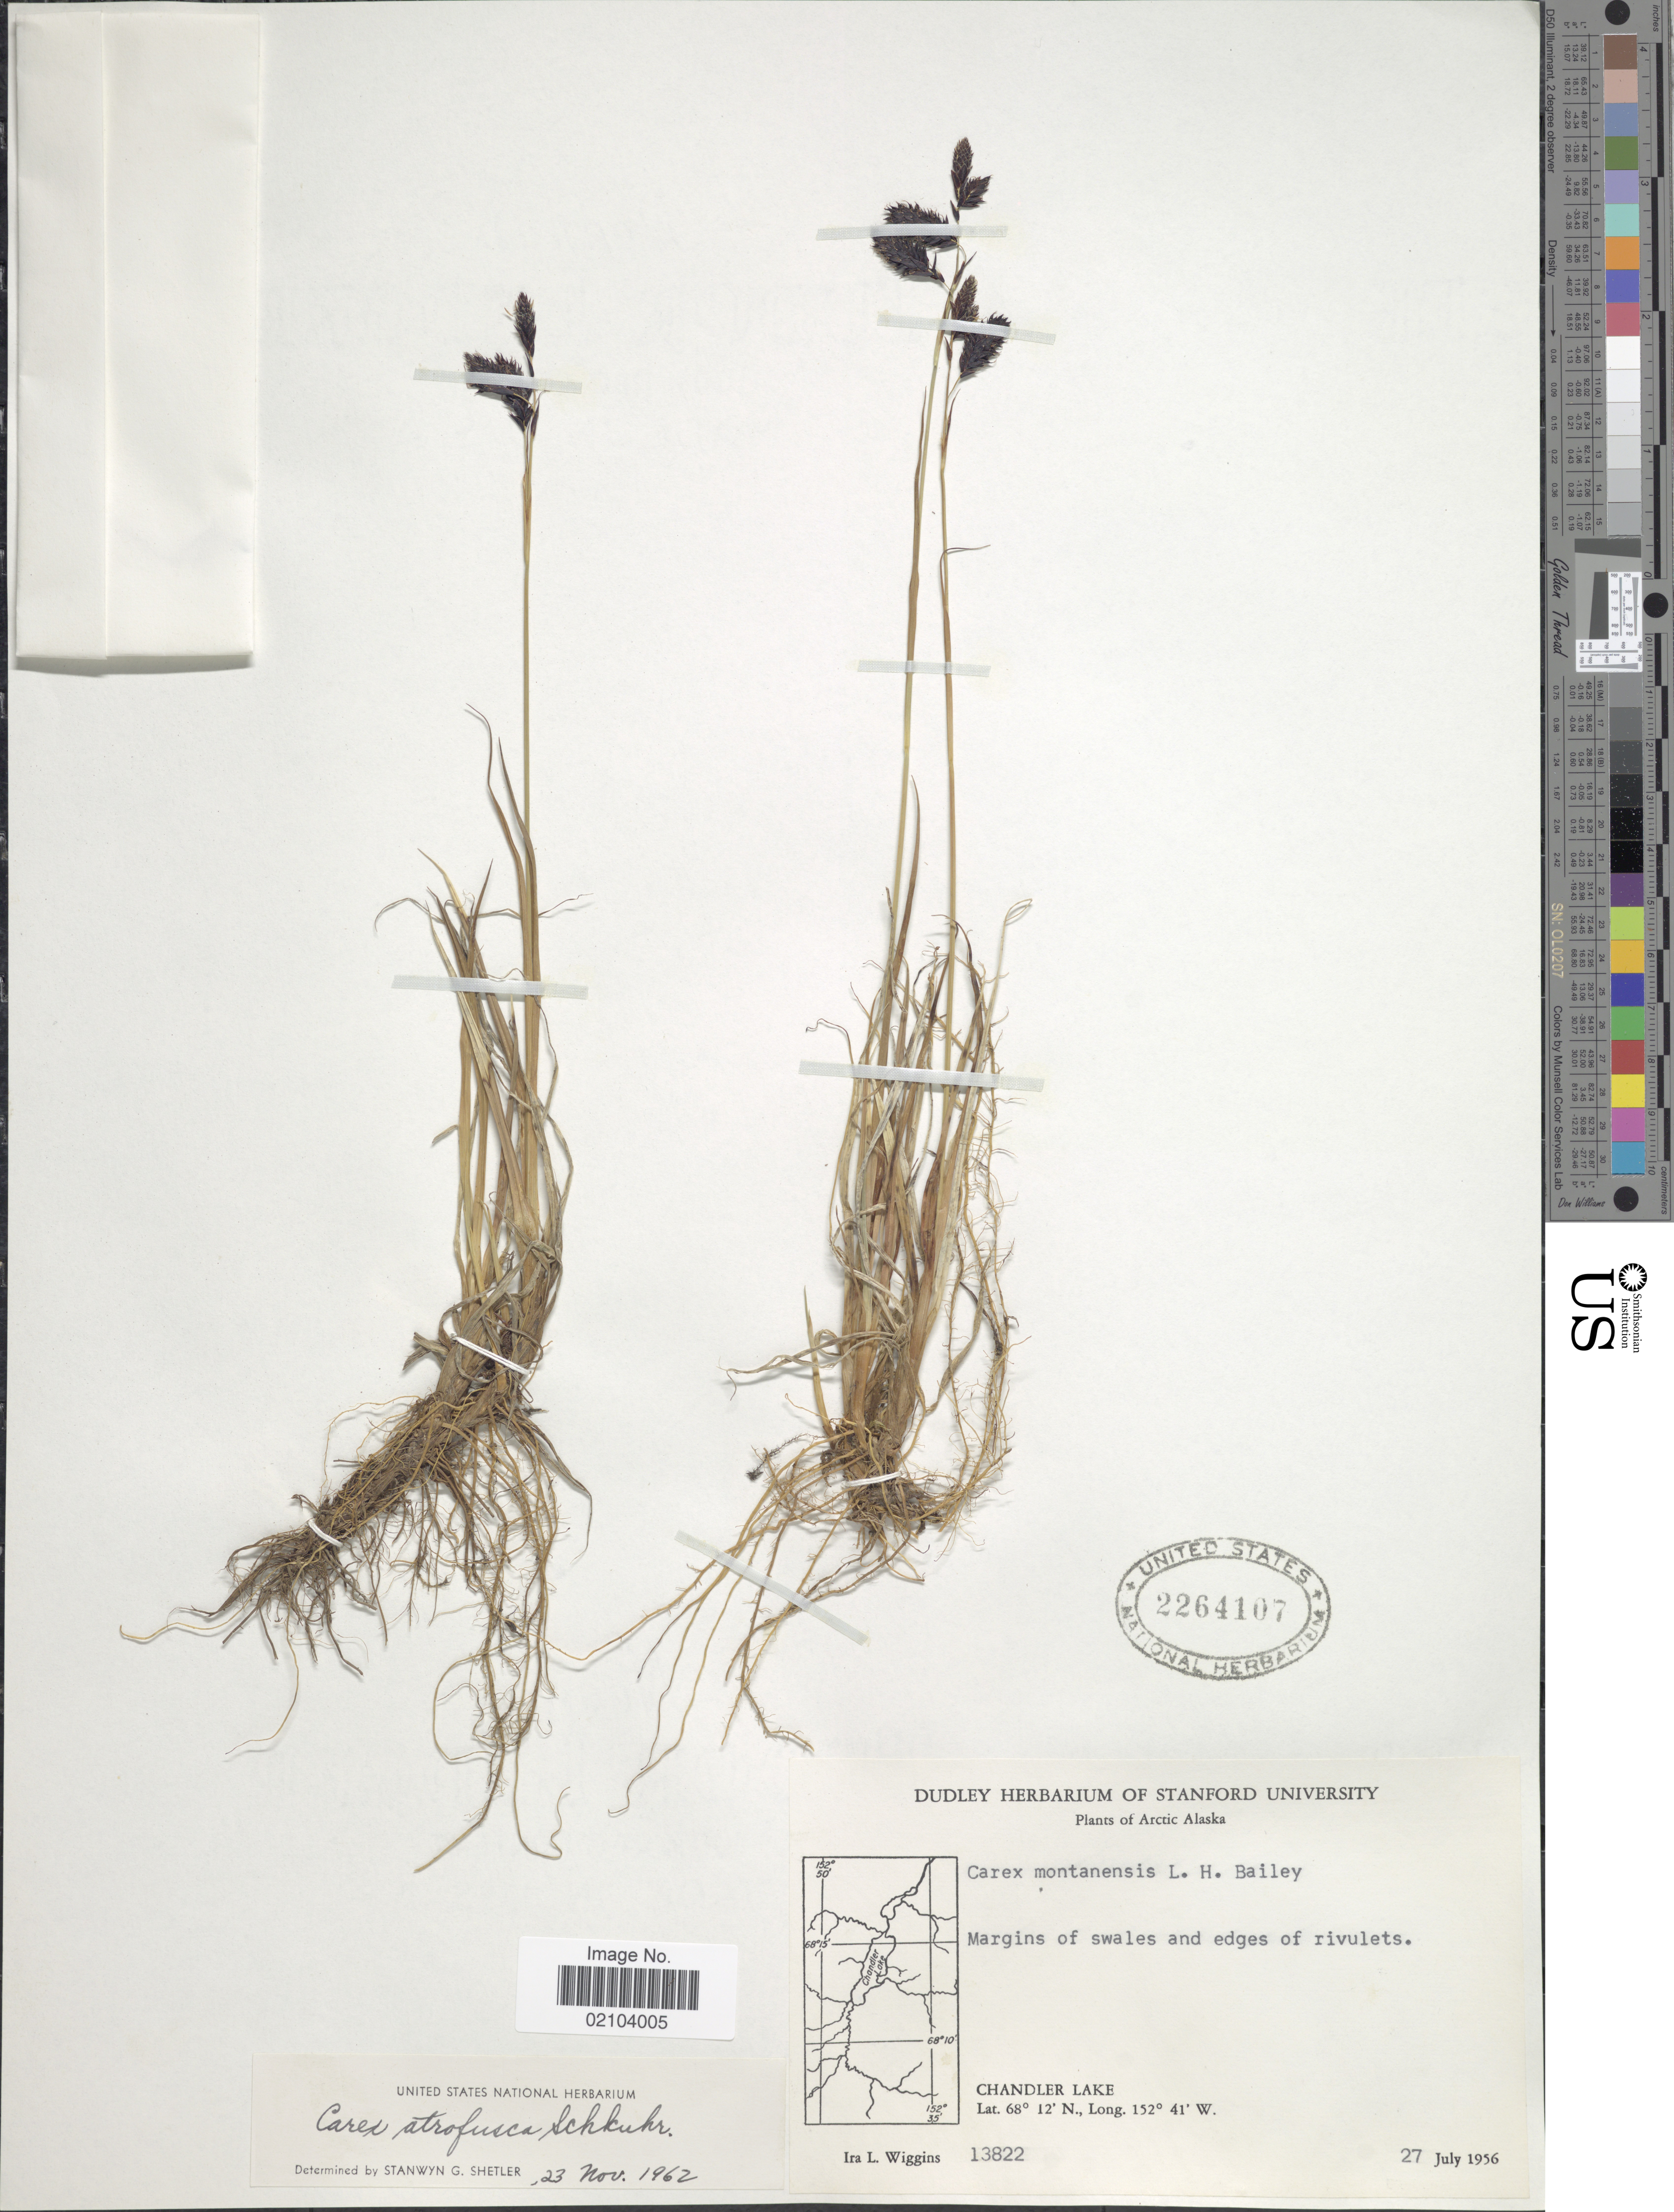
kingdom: Plantae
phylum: Tracheophyta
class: Liliopsida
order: Poales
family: Cyperaceae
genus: Carex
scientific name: Carex atrofusca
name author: Schkuhr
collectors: I. L. Wiggins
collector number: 13822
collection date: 1956-07-27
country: United States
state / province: Alaska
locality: Arctic Alaska. Margins of swales and edges of rivulets. Chandler Lake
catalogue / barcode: US 2264107